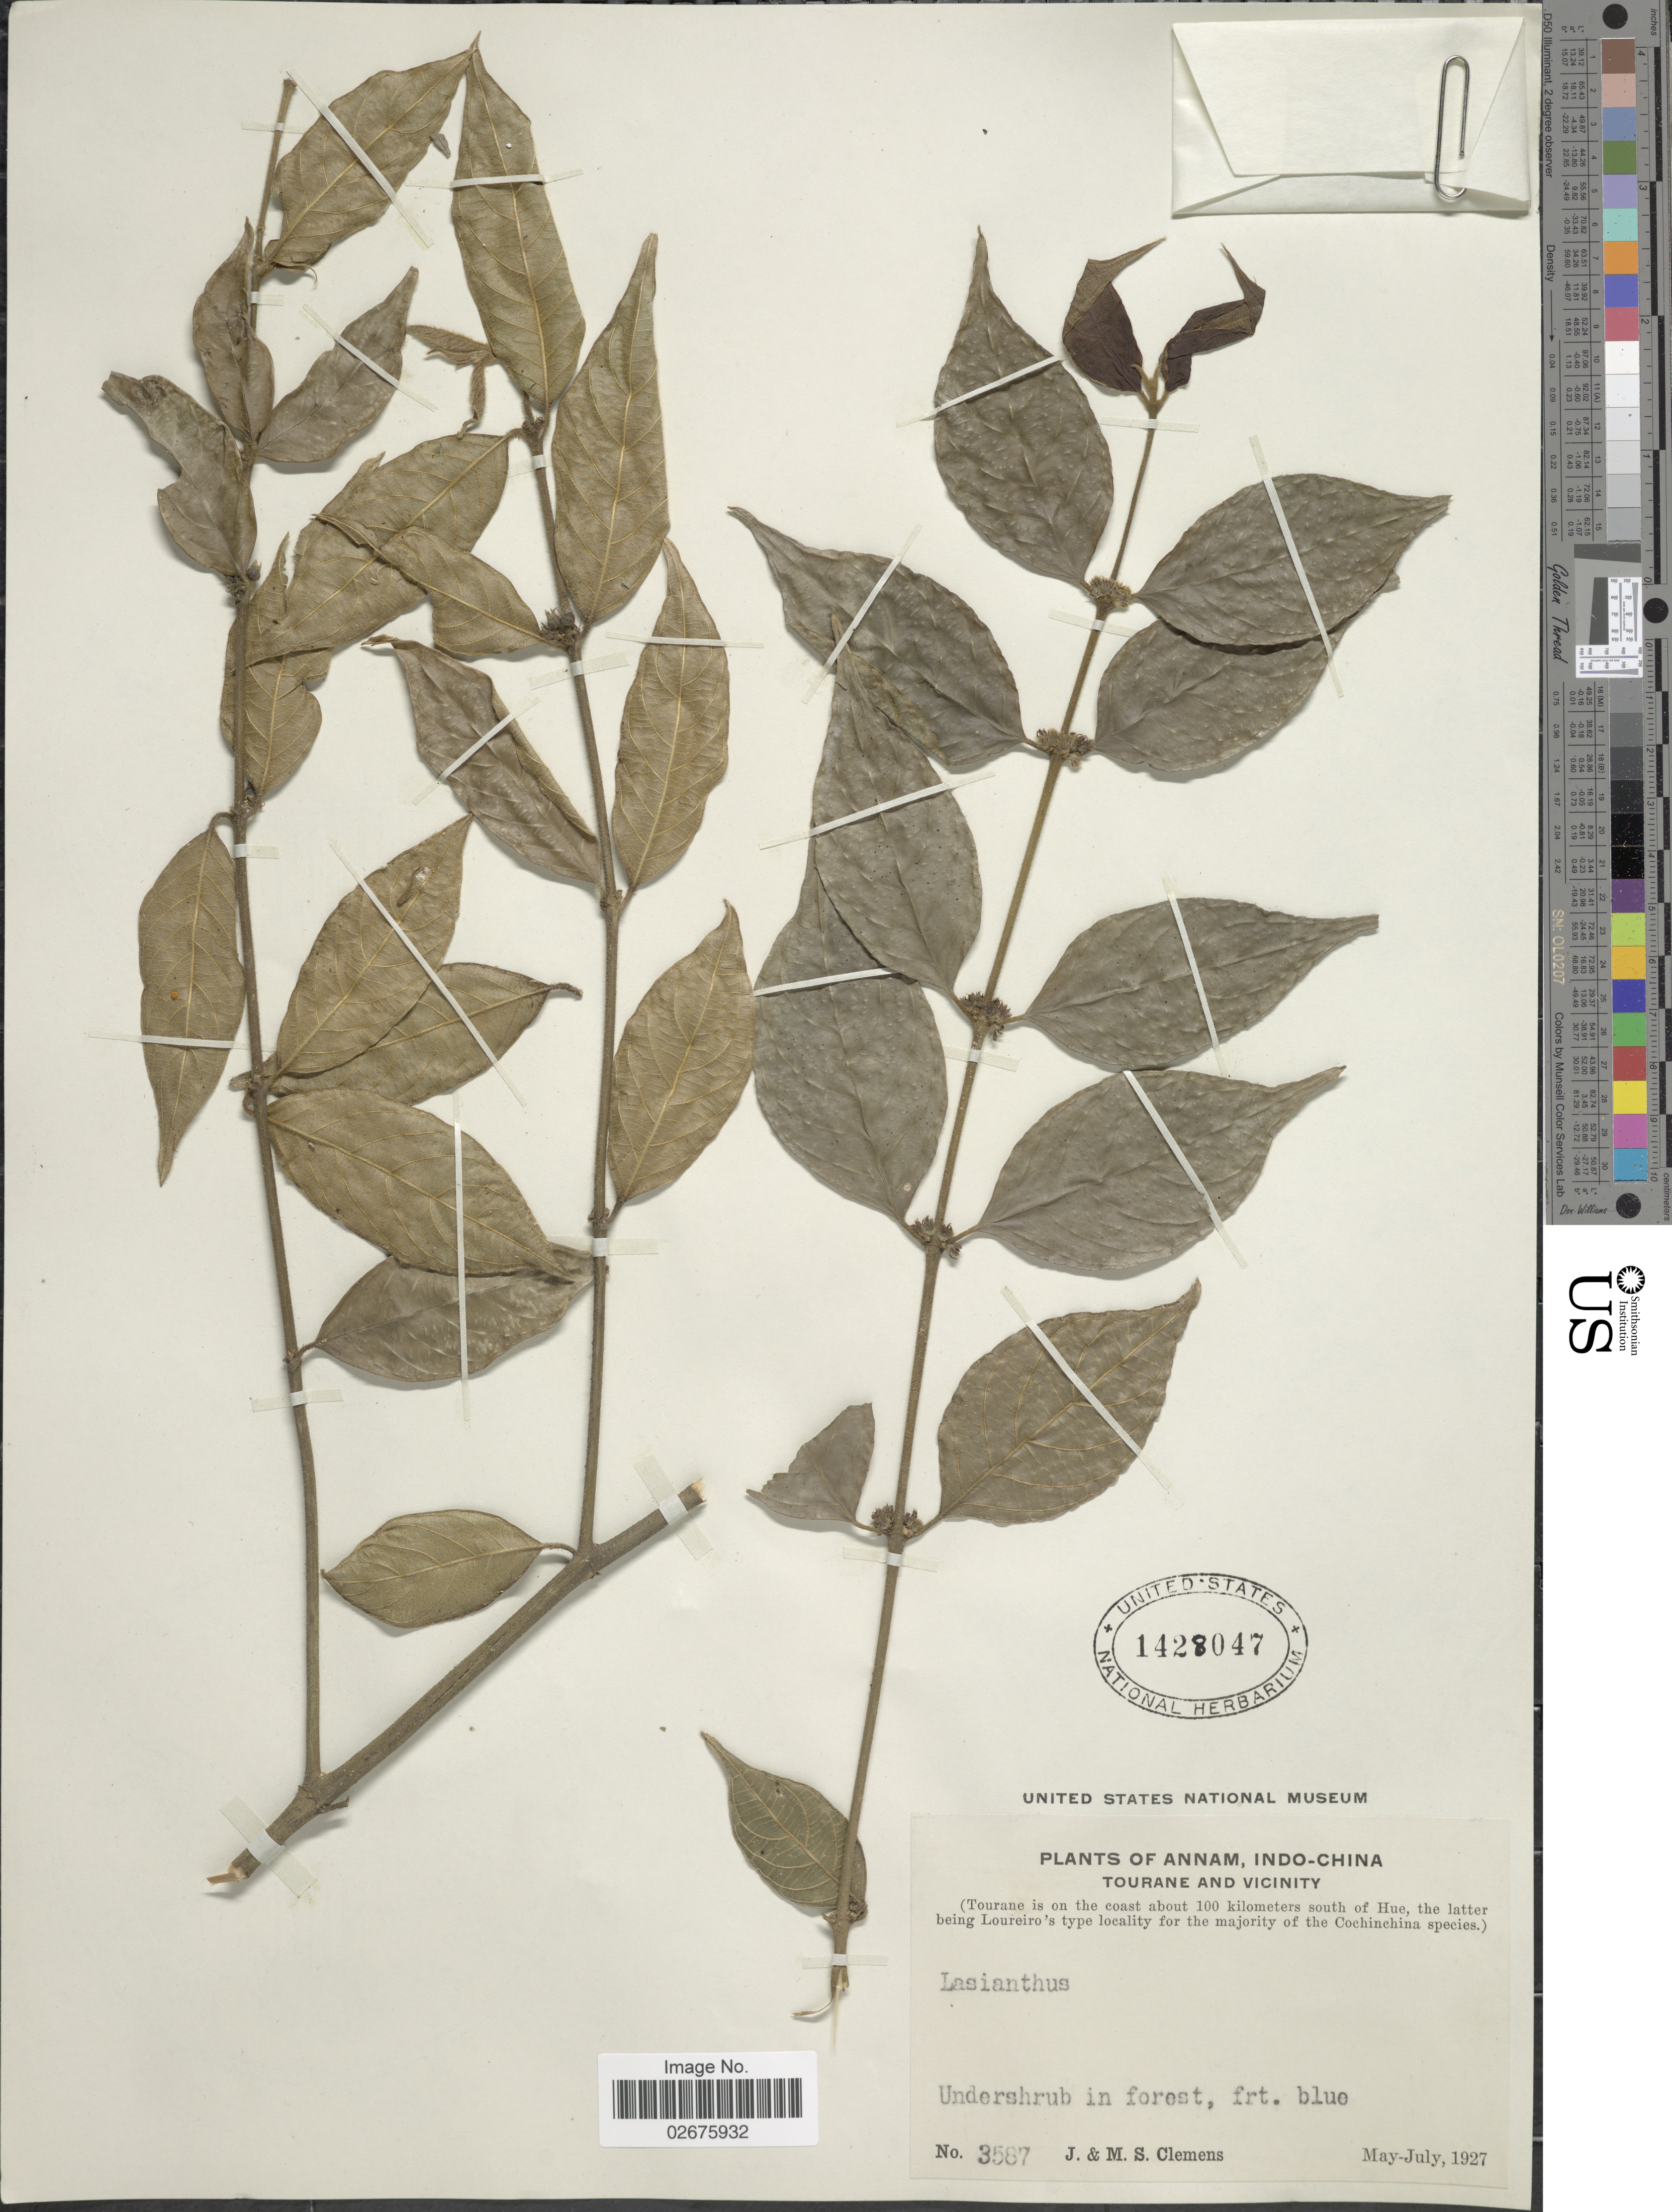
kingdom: Plantae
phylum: Tracheophyta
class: Magnoliopsida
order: Gentianales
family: Rubiaceae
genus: Lasianthus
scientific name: Lasianthus sp.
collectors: J. Clemens & M. S. Clemens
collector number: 3587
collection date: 1927-05/1927-07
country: Vietnam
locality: Annam, Indo-China, Tourane and Vicinity (Tourane is on the coast about100 kilometers south of Hue), undershrub in forest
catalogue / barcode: US 1428047